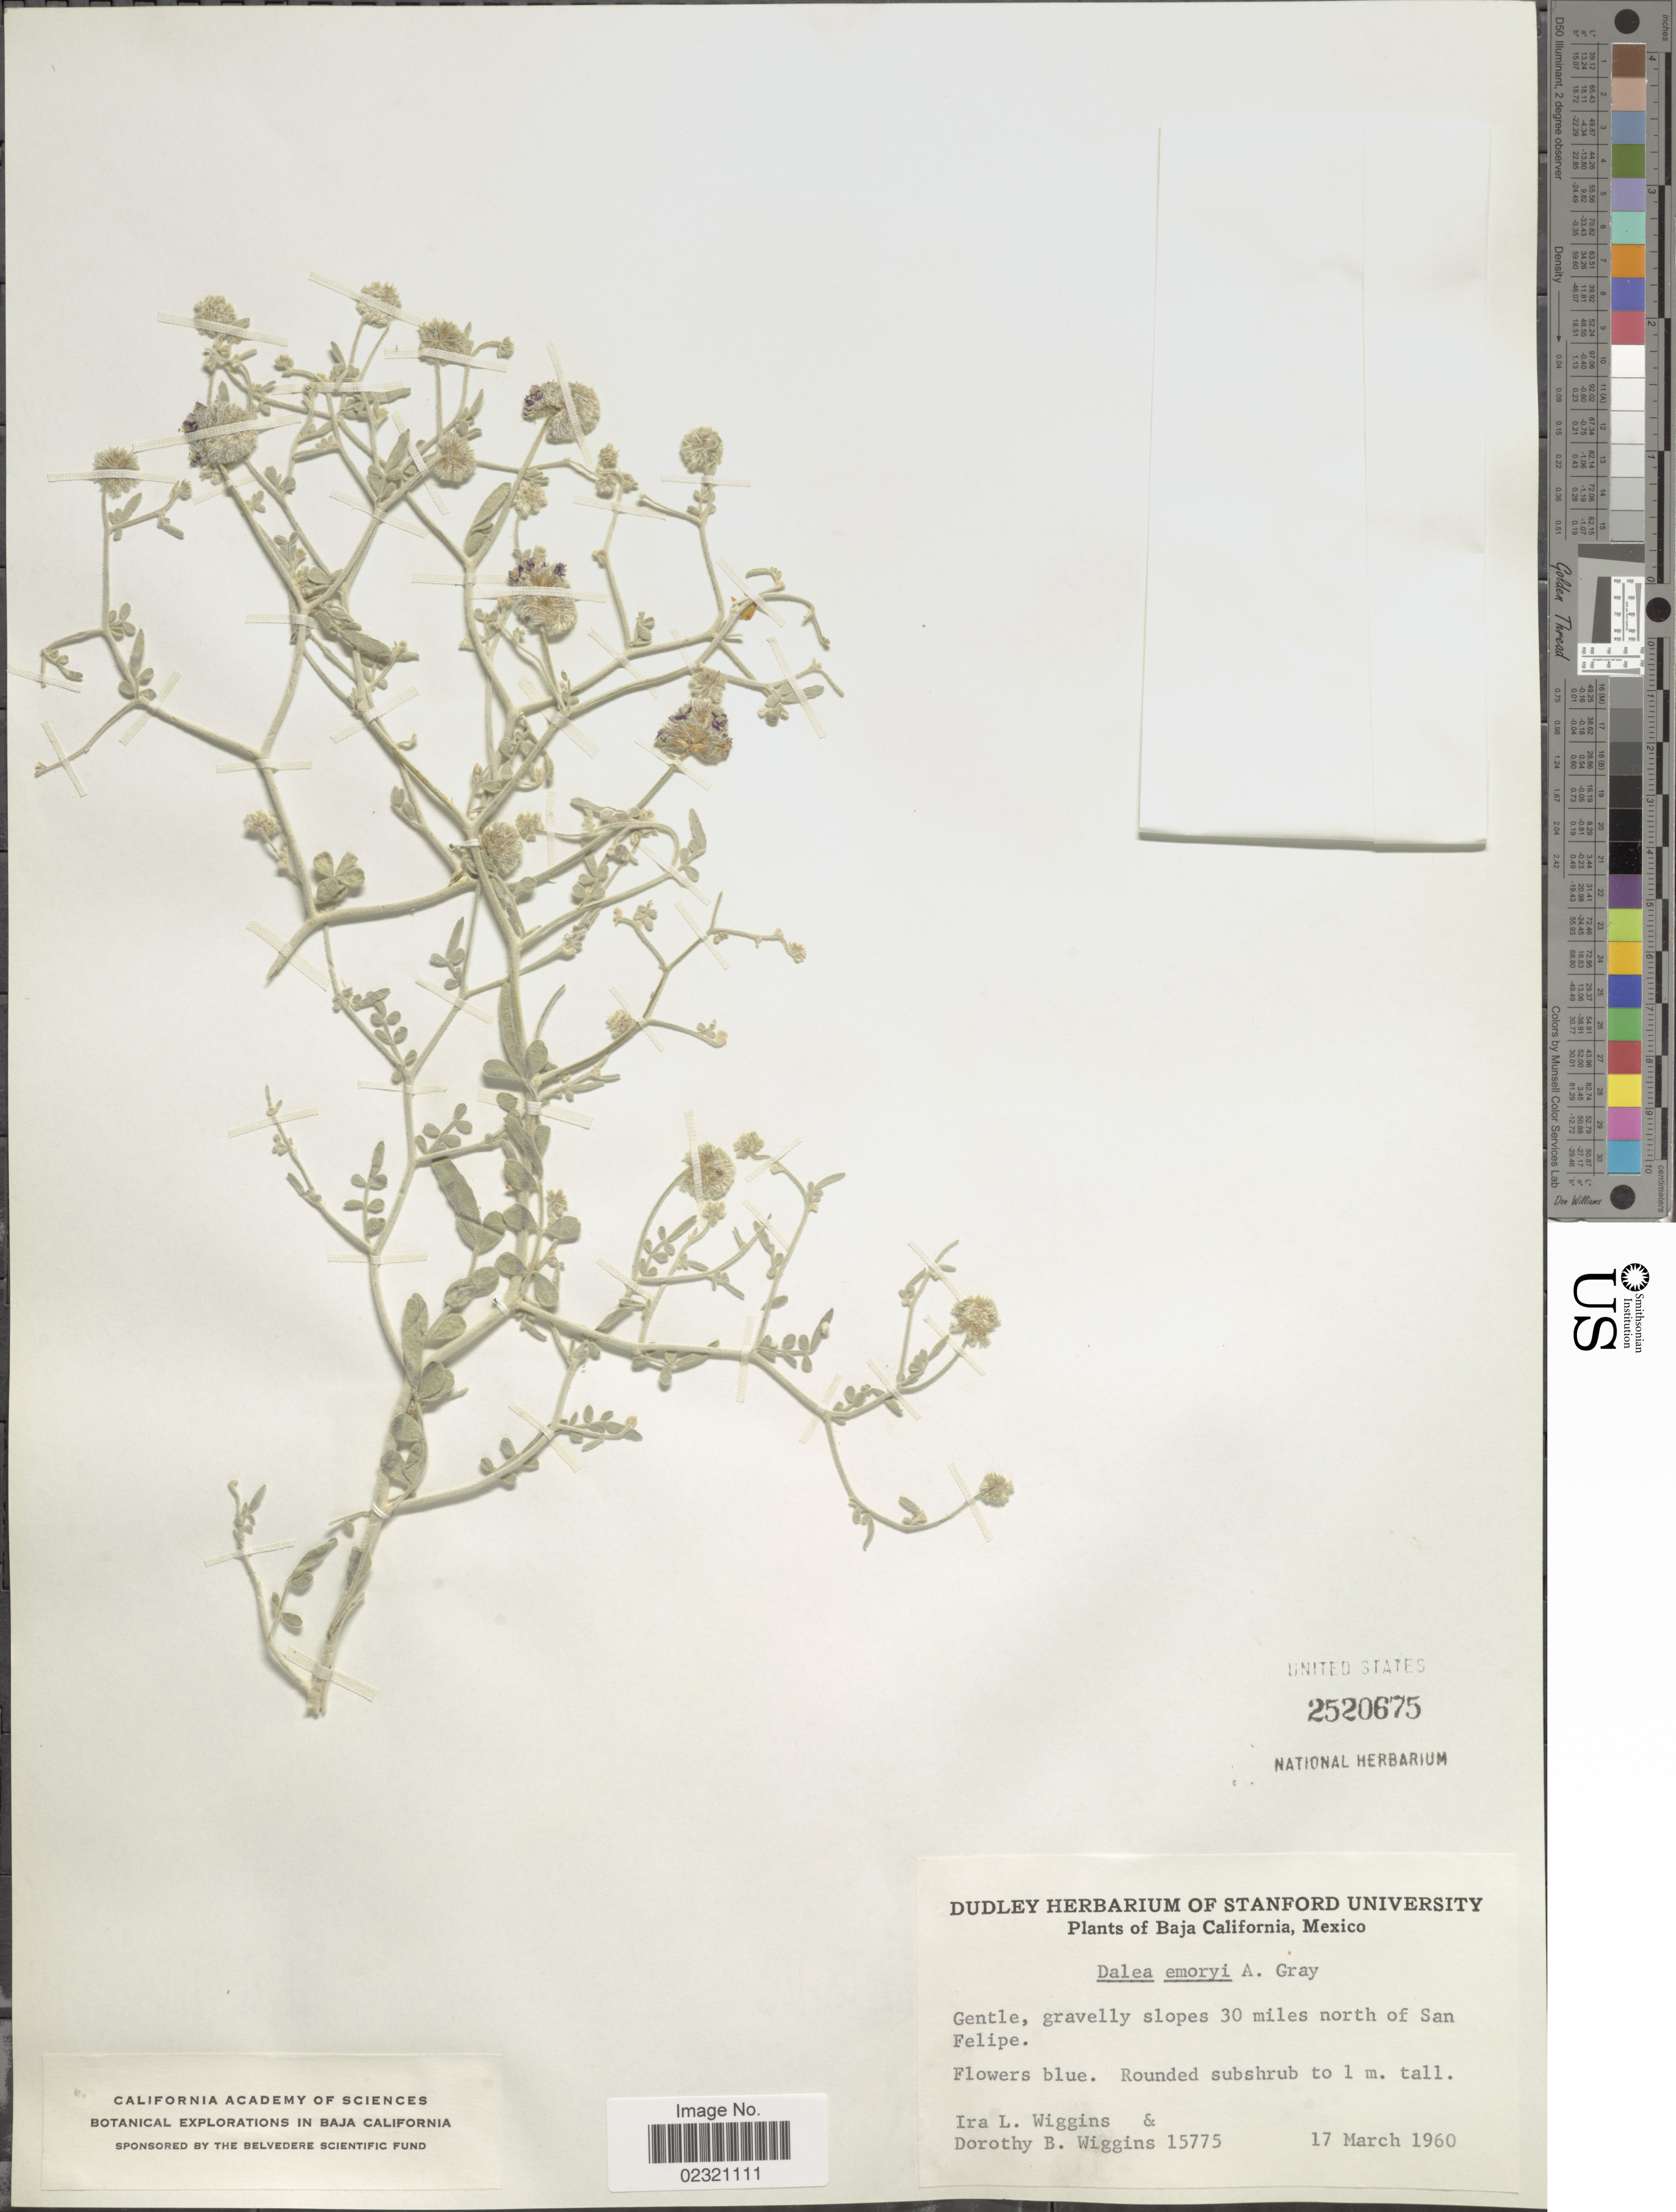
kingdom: Plantae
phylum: Tracheophyta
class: Magnoliopsida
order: Fabales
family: Fabaceae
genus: Psorothamnus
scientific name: Psorothamnus emoryi var. emoryi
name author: (A. Gray) Rydb.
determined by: Strong, M. T., (US), Smithsonian Institution - National Museum of Natural History (UNITED STATES)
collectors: I. L. Wiggins & D. B. Wiggins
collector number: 15775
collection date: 1960-03-17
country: Mexico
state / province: Baja California Norte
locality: Slopes 30 miles north of San Felipe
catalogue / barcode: US 2520675